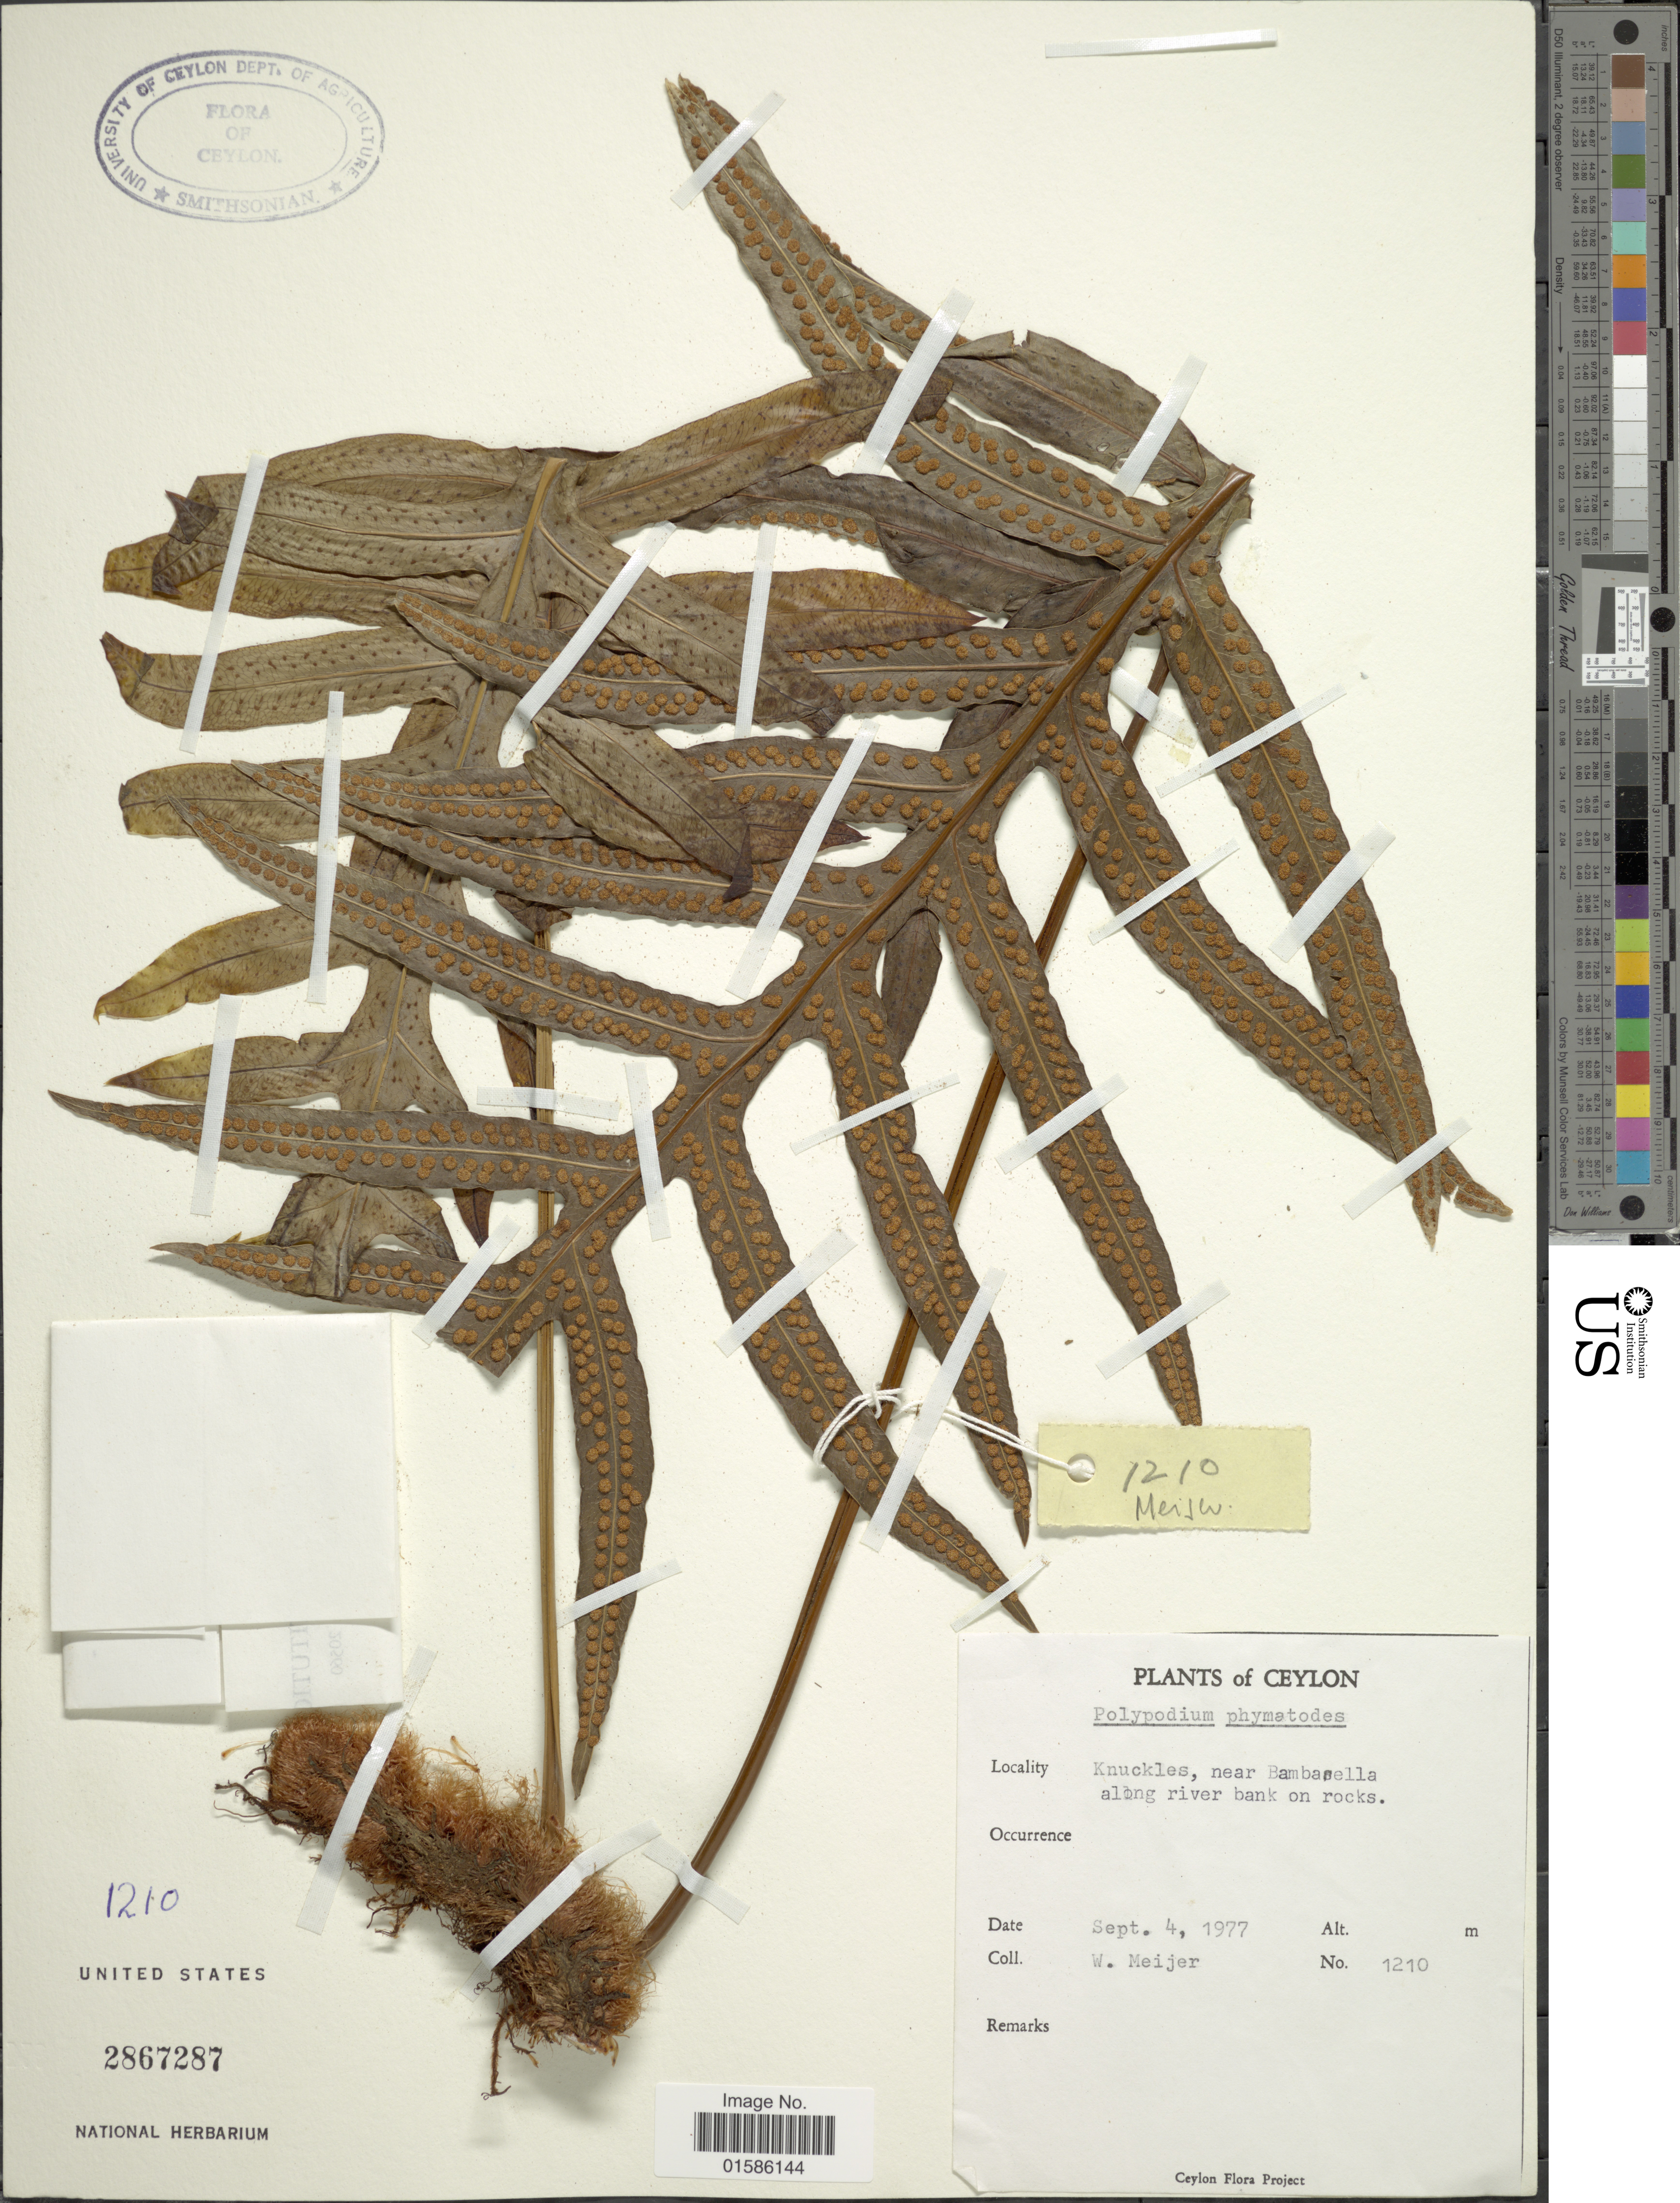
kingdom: Plantae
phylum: Tracheophyta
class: Polypodiopsida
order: Polypodiales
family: Polypodiaceae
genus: Microsorum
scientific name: Microsorum scolopendria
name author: (Burm. f.) Copel.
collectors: W. Meijer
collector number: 1210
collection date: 1977-09-04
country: Sri Lanka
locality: Ceylon. Knuckles, near Bambasella along river bank on rocks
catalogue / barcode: US 2867287